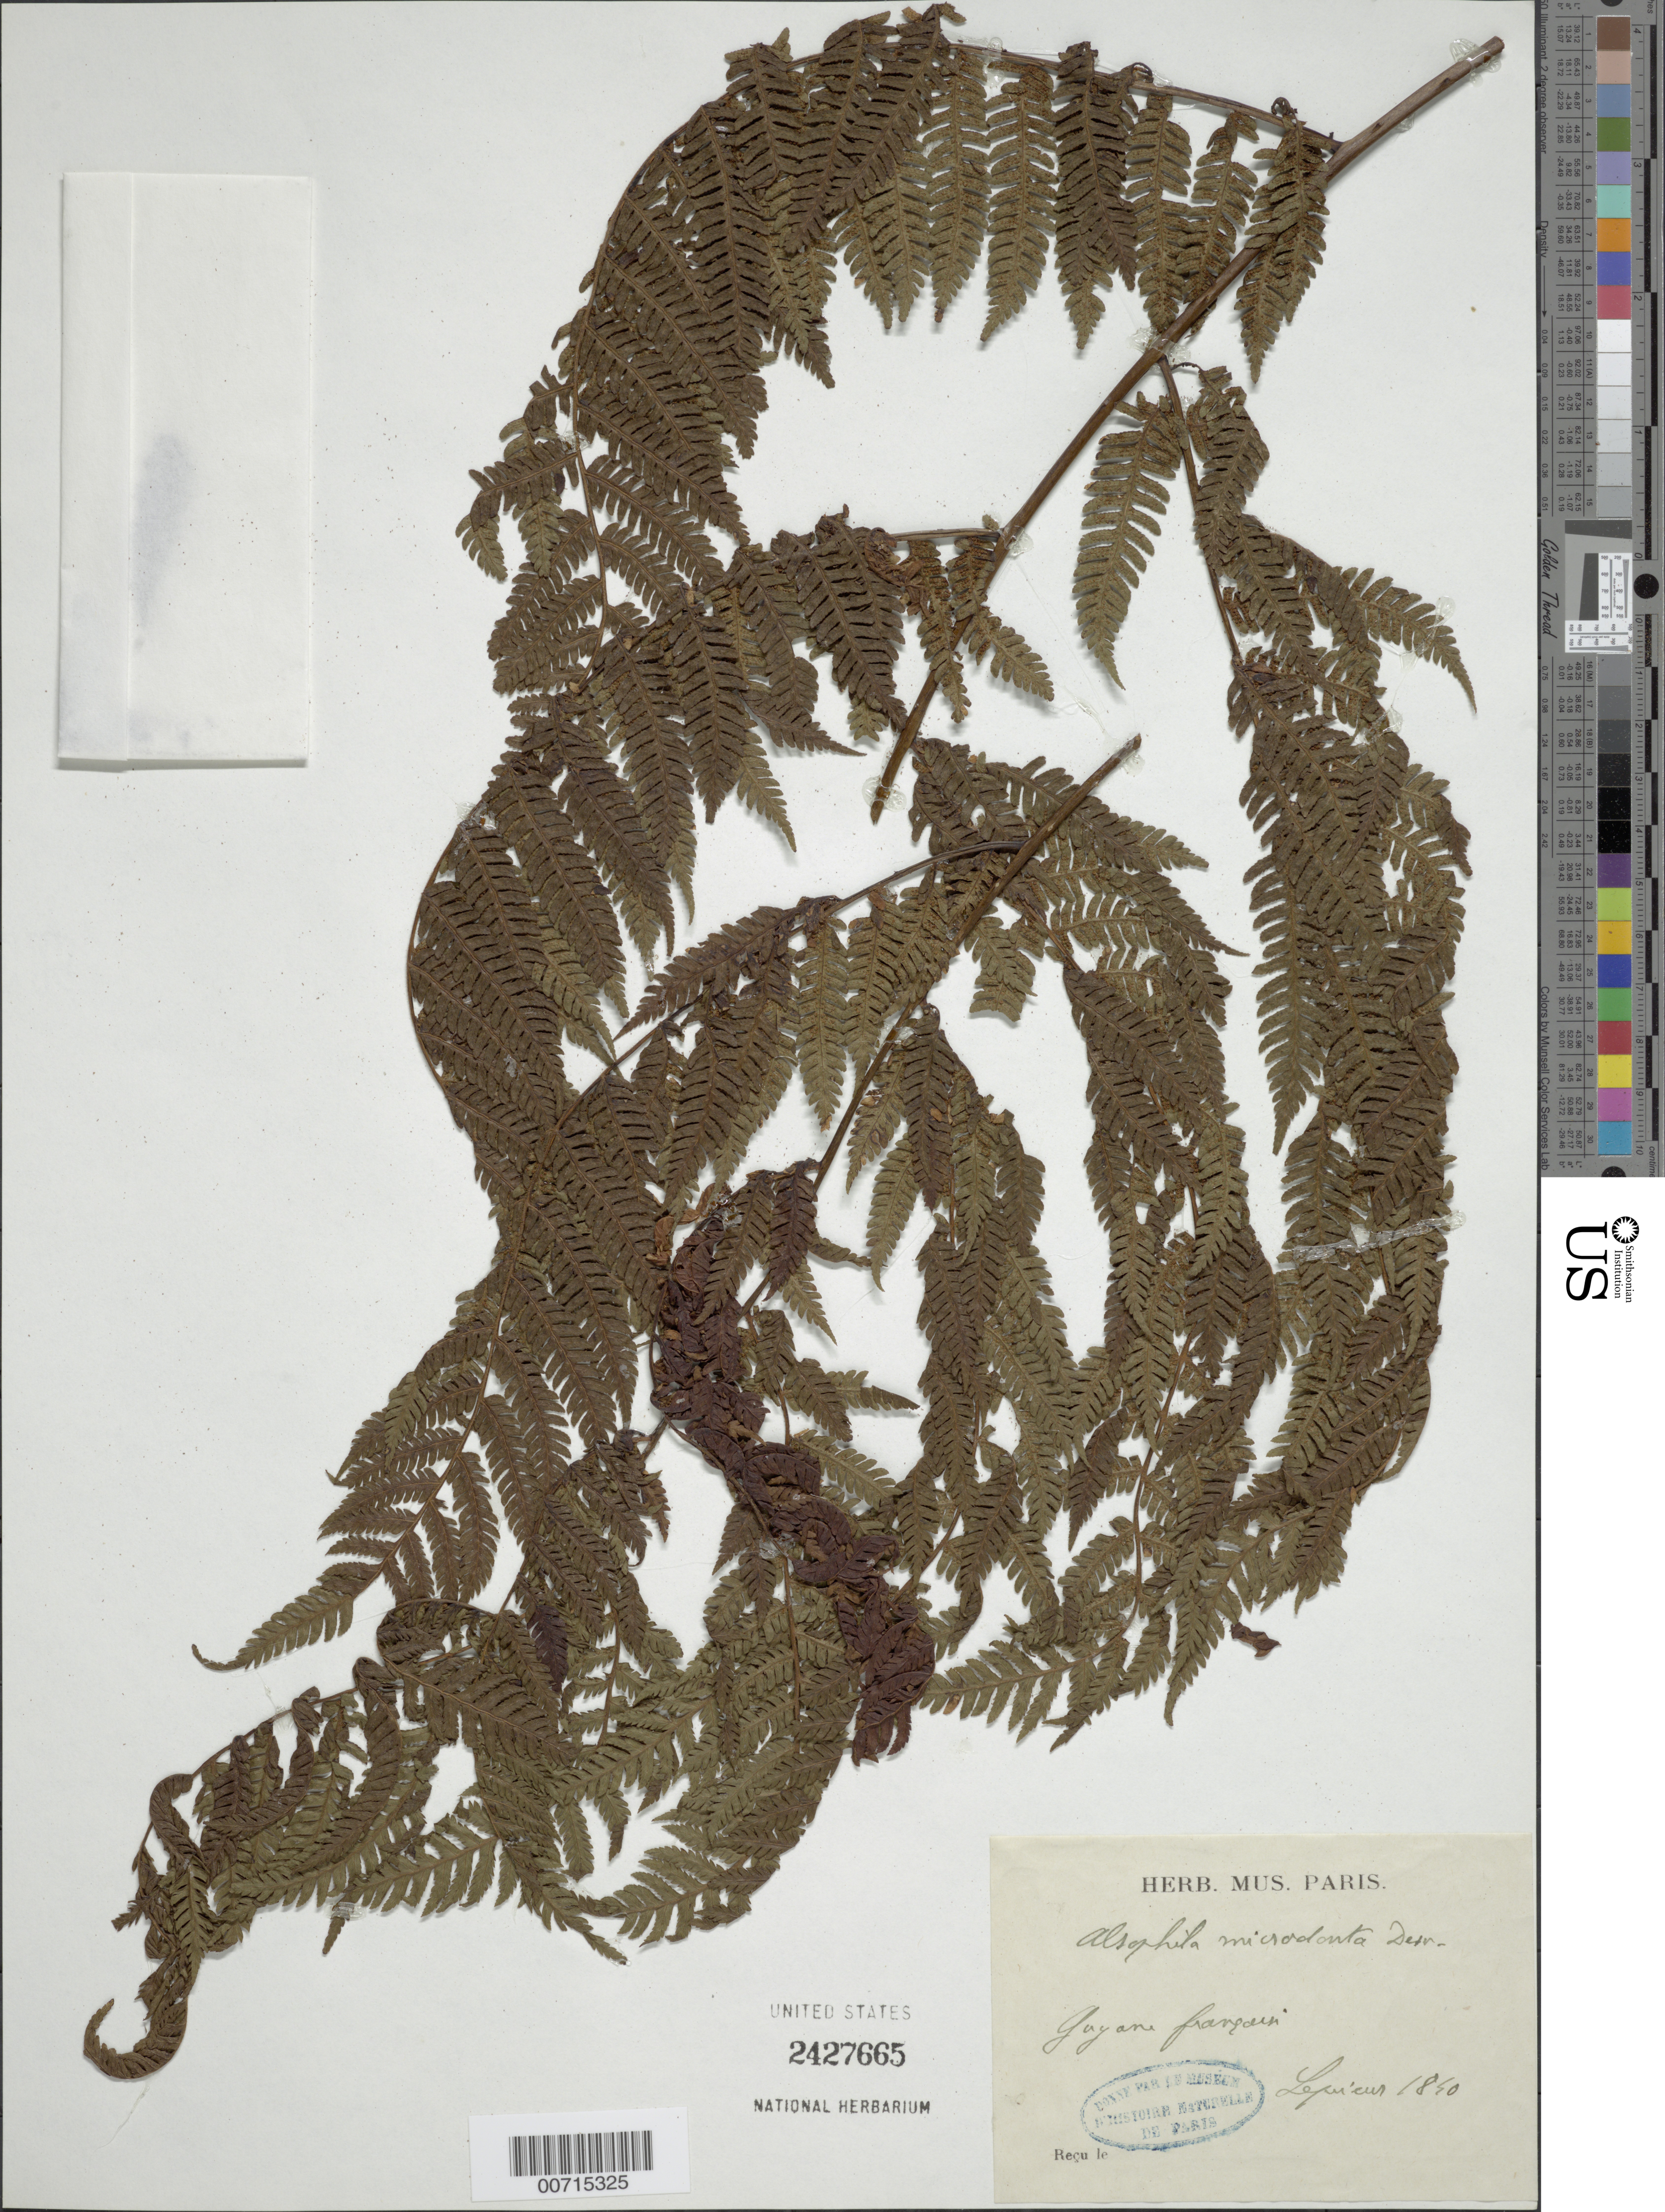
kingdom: Plantae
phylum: Tracheophyta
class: Polypodiopsida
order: Cyatheales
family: Cyatheaceae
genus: Cyathea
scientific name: Cyathea microdonta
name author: (Desv.) Domin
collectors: F. M. R. Leprieur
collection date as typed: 1840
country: French Guiana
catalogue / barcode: US 2427665